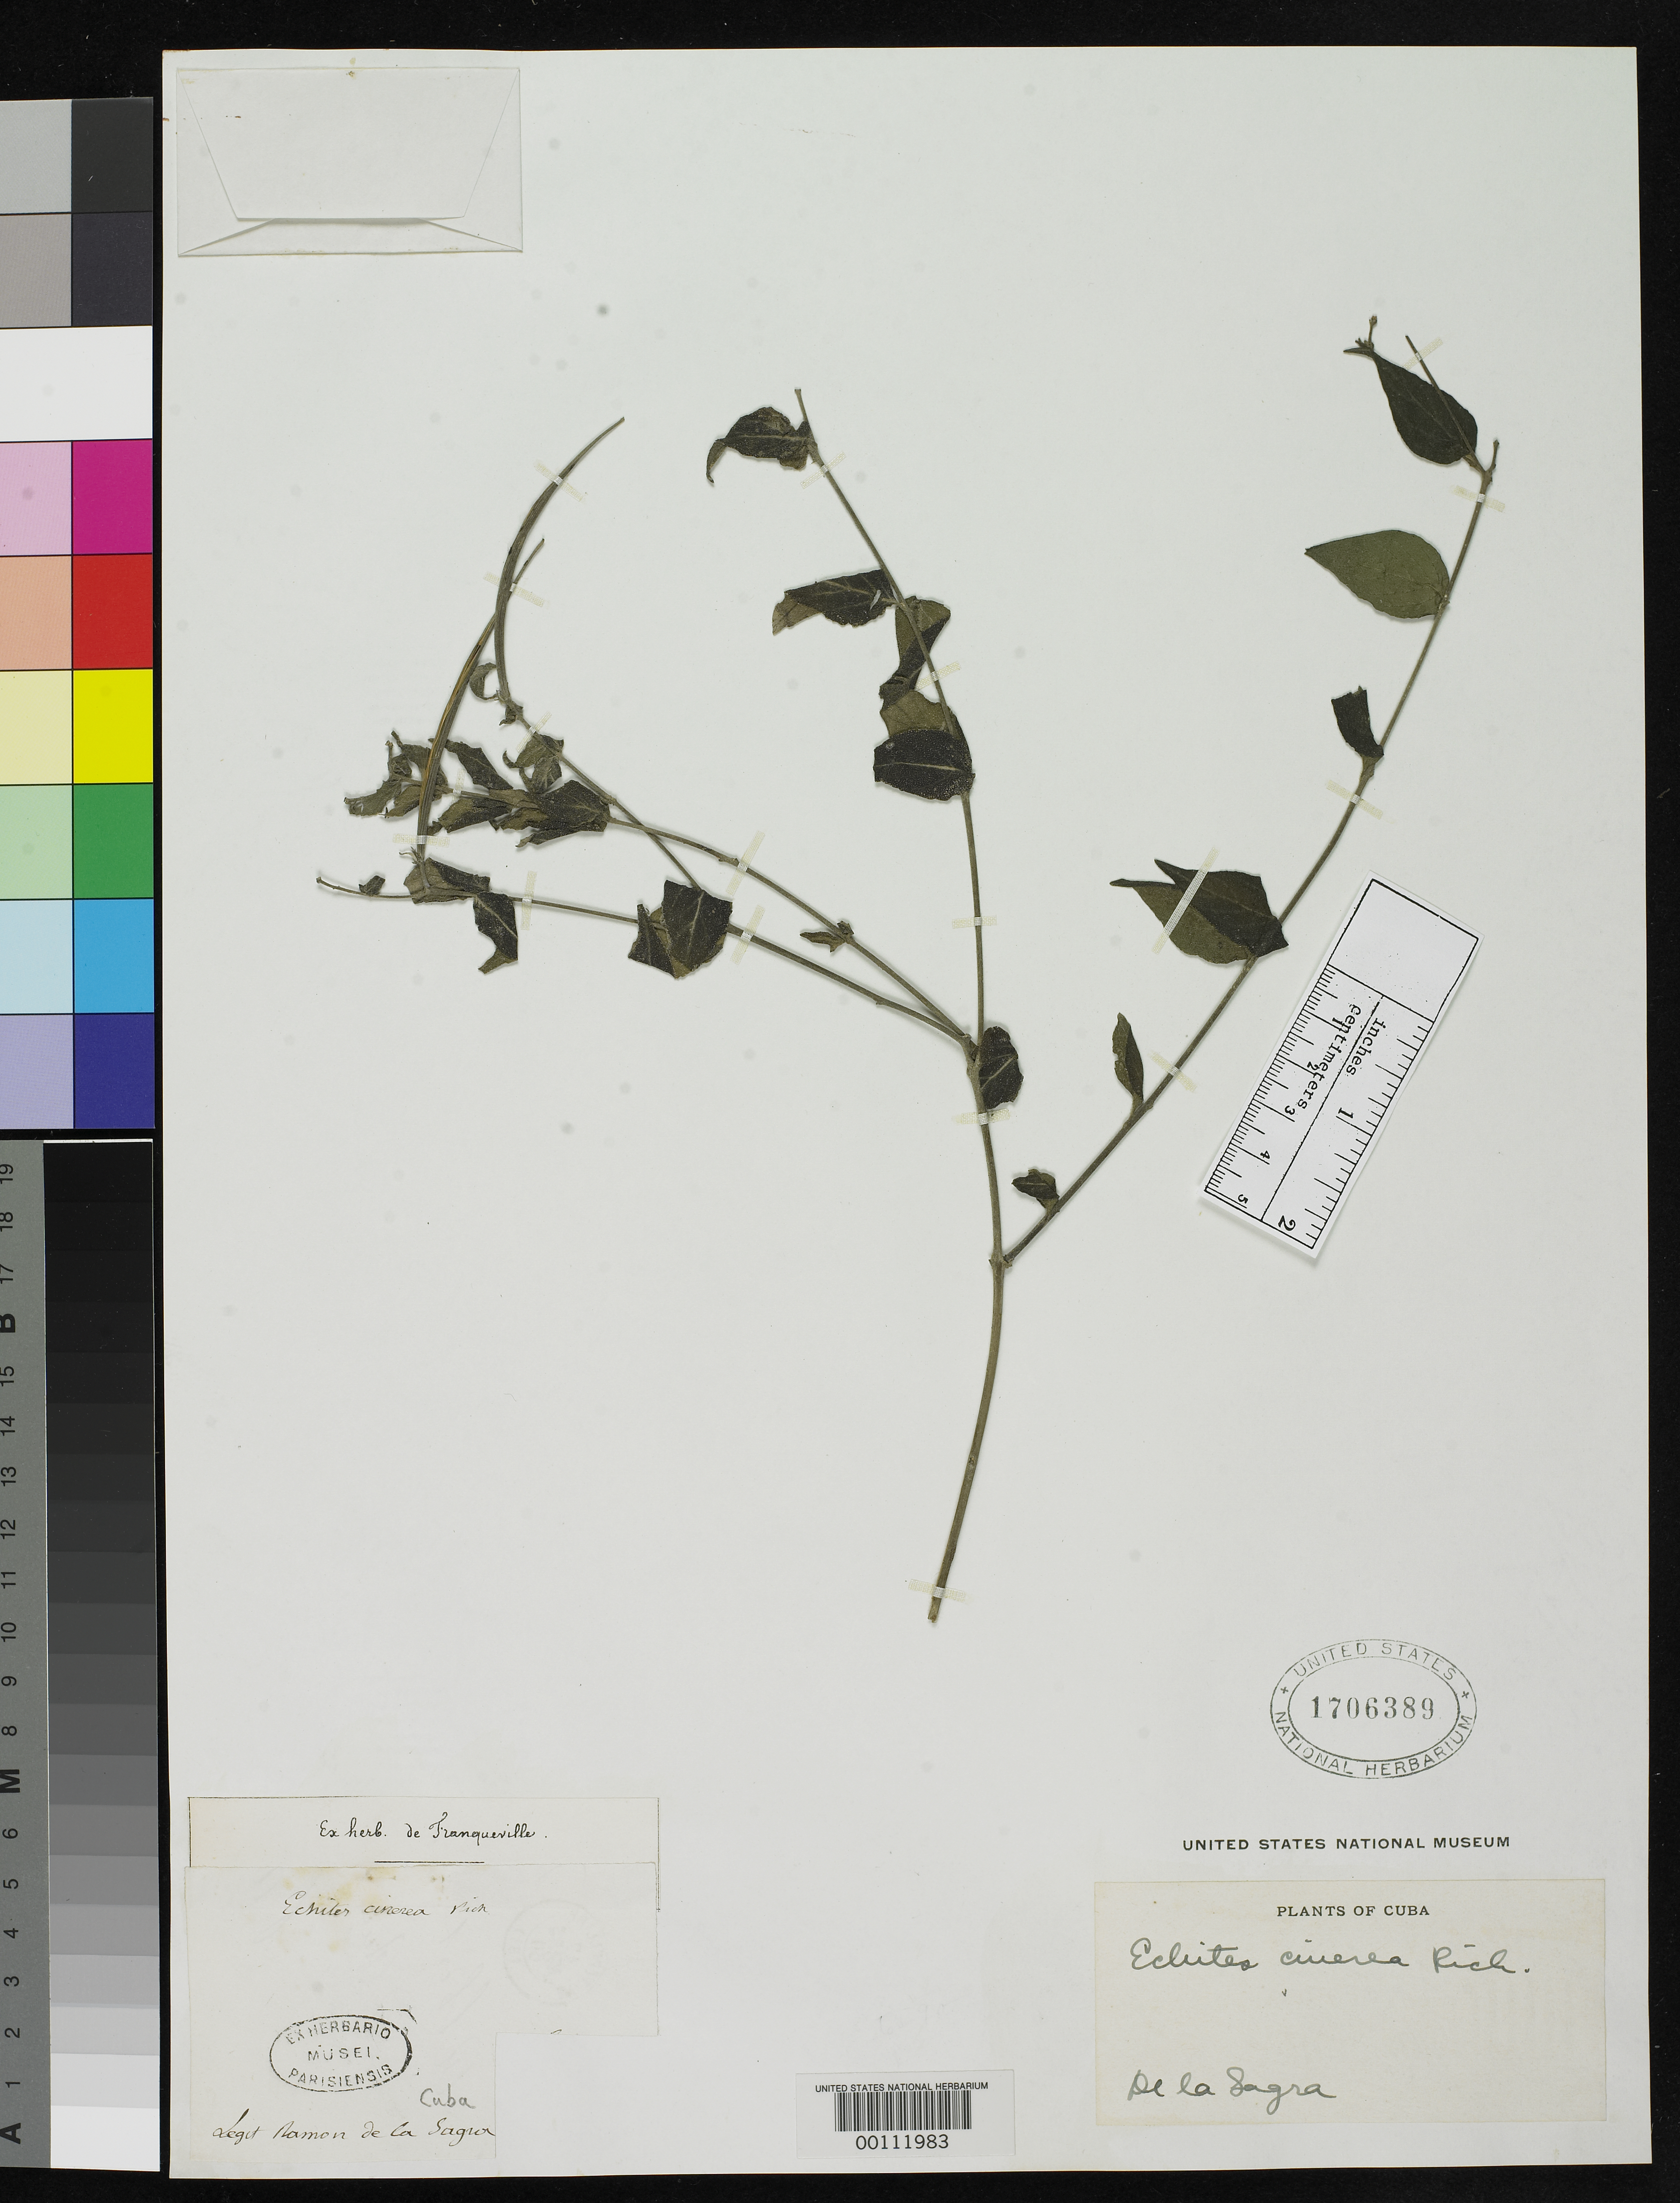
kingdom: Plantae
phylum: Tracheophyta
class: Magnoliopsida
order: Gentianales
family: Apocynaceae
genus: Echites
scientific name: Echites cinerea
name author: A. Rich. in Sagra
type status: Type Collection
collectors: R. de la Sagra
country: Cuba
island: Greater Antilles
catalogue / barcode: US 1706389